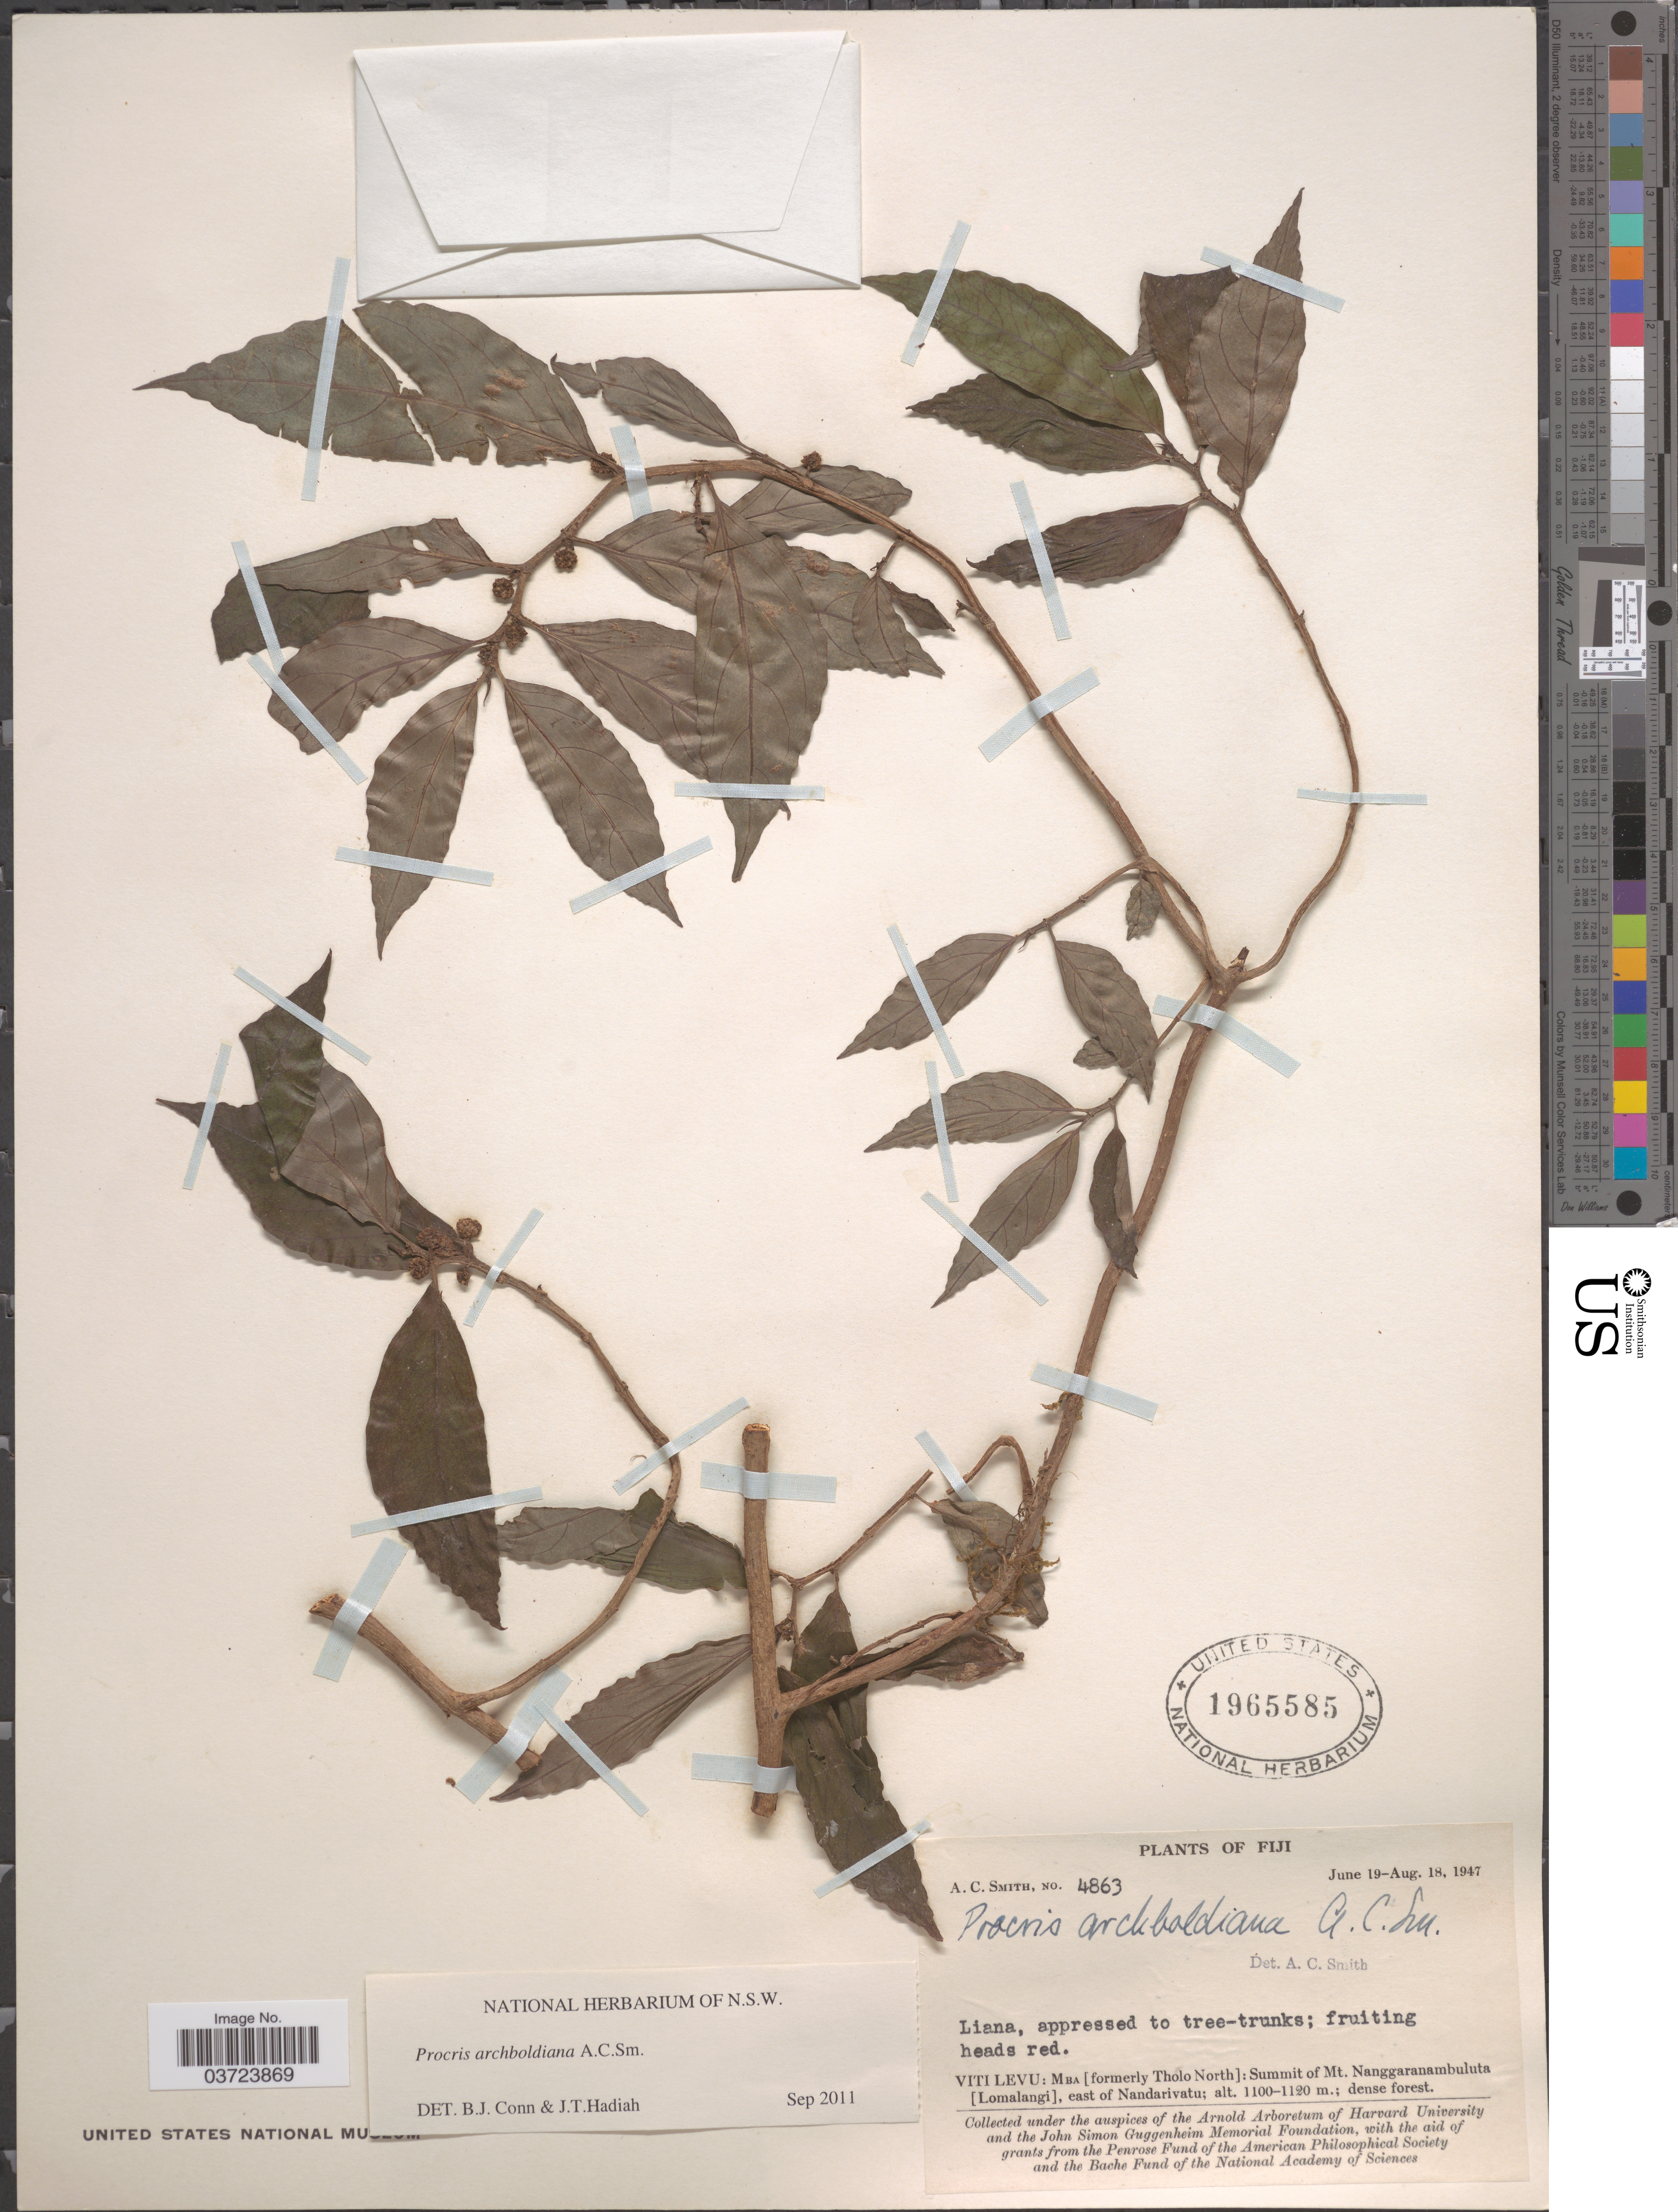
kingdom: Plantae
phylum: Tracheophyta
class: Magnoliopsida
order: Rosales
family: Urticaceae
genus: Procris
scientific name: Procris archboldiana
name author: A.C. Sm.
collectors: A. C. Smith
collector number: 4863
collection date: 1947-06-19/1947-08-18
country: Fiji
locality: Viti Levu: Mba [formerly Tholo North]: Summit of Mt. Naggaranambuluta [Lomalangi], east of Nandarivatu.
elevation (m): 1100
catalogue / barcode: US 1965585